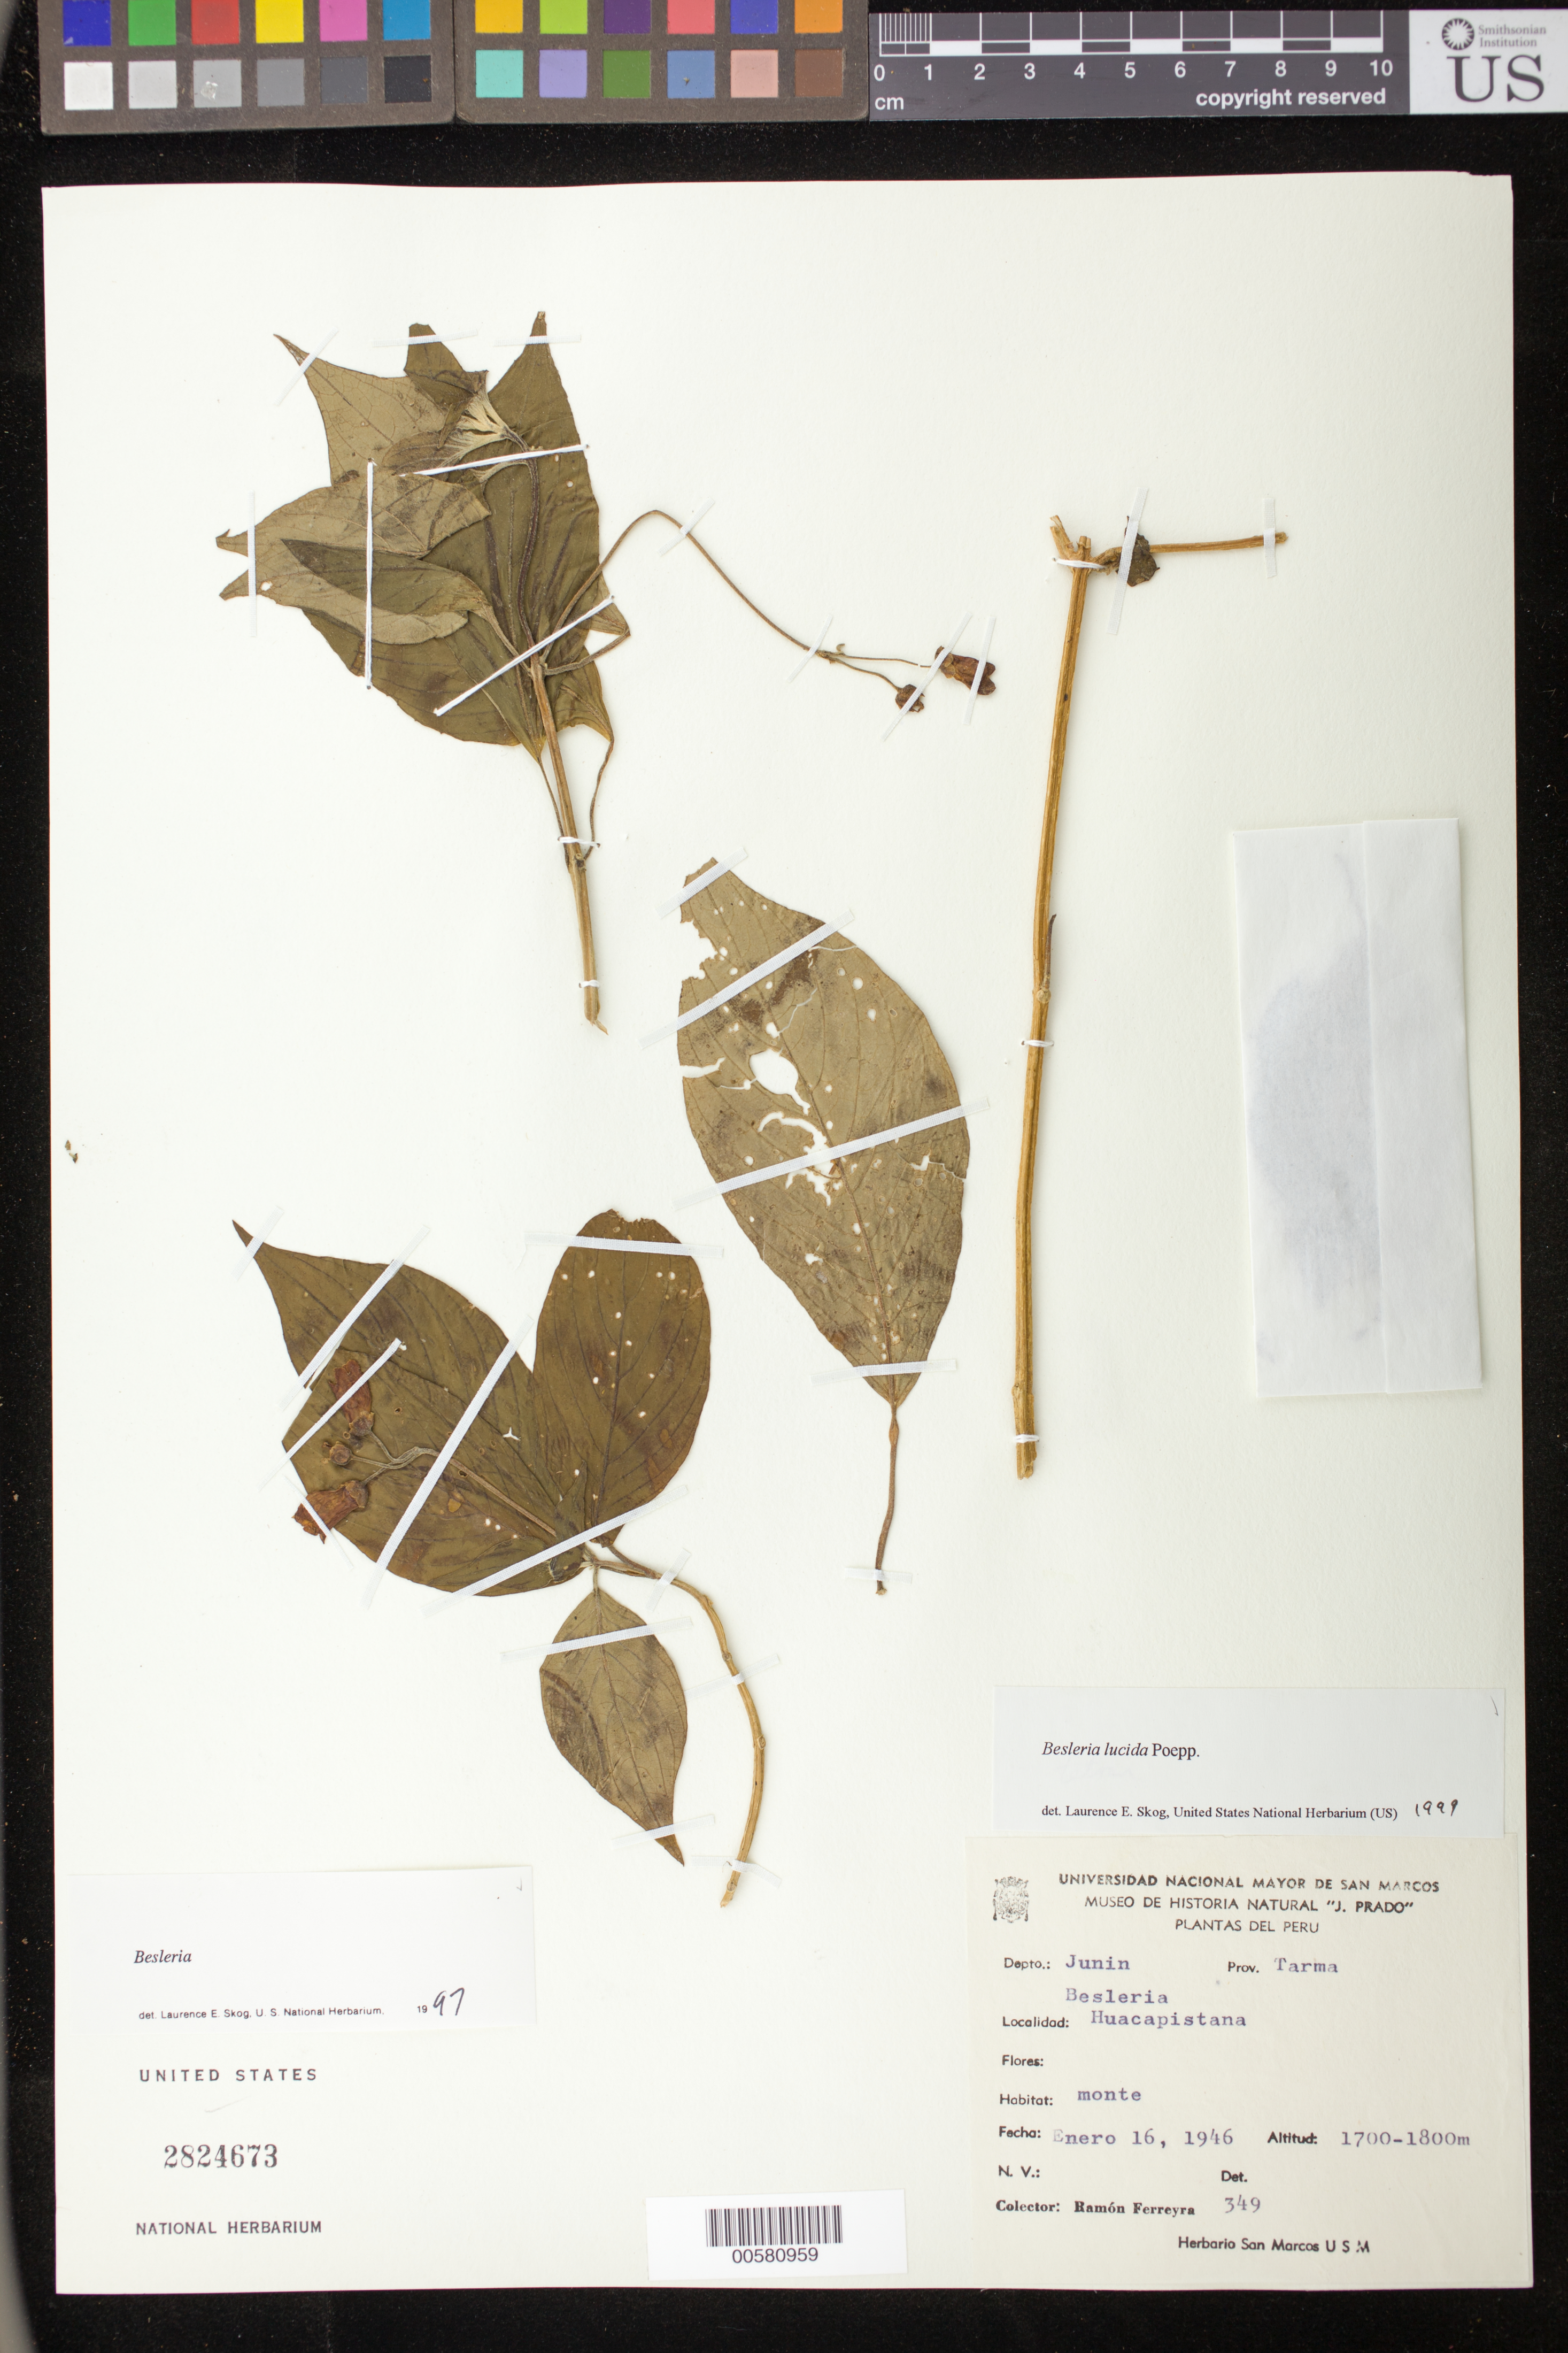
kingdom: Plantae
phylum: Tracheophyta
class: Magnoliopsida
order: Lamiales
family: Gesneriaceae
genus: Besleria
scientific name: Besleria lucida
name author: Poepp.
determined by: Skog, Laurence E.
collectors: R. A. Ferreyra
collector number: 349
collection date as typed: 16 Jan 1946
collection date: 1946-01-16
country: Peru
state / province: Junín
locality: Prov. Tarma; Huacapistana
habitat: Monte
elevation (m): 1700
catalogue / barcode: US 2824673